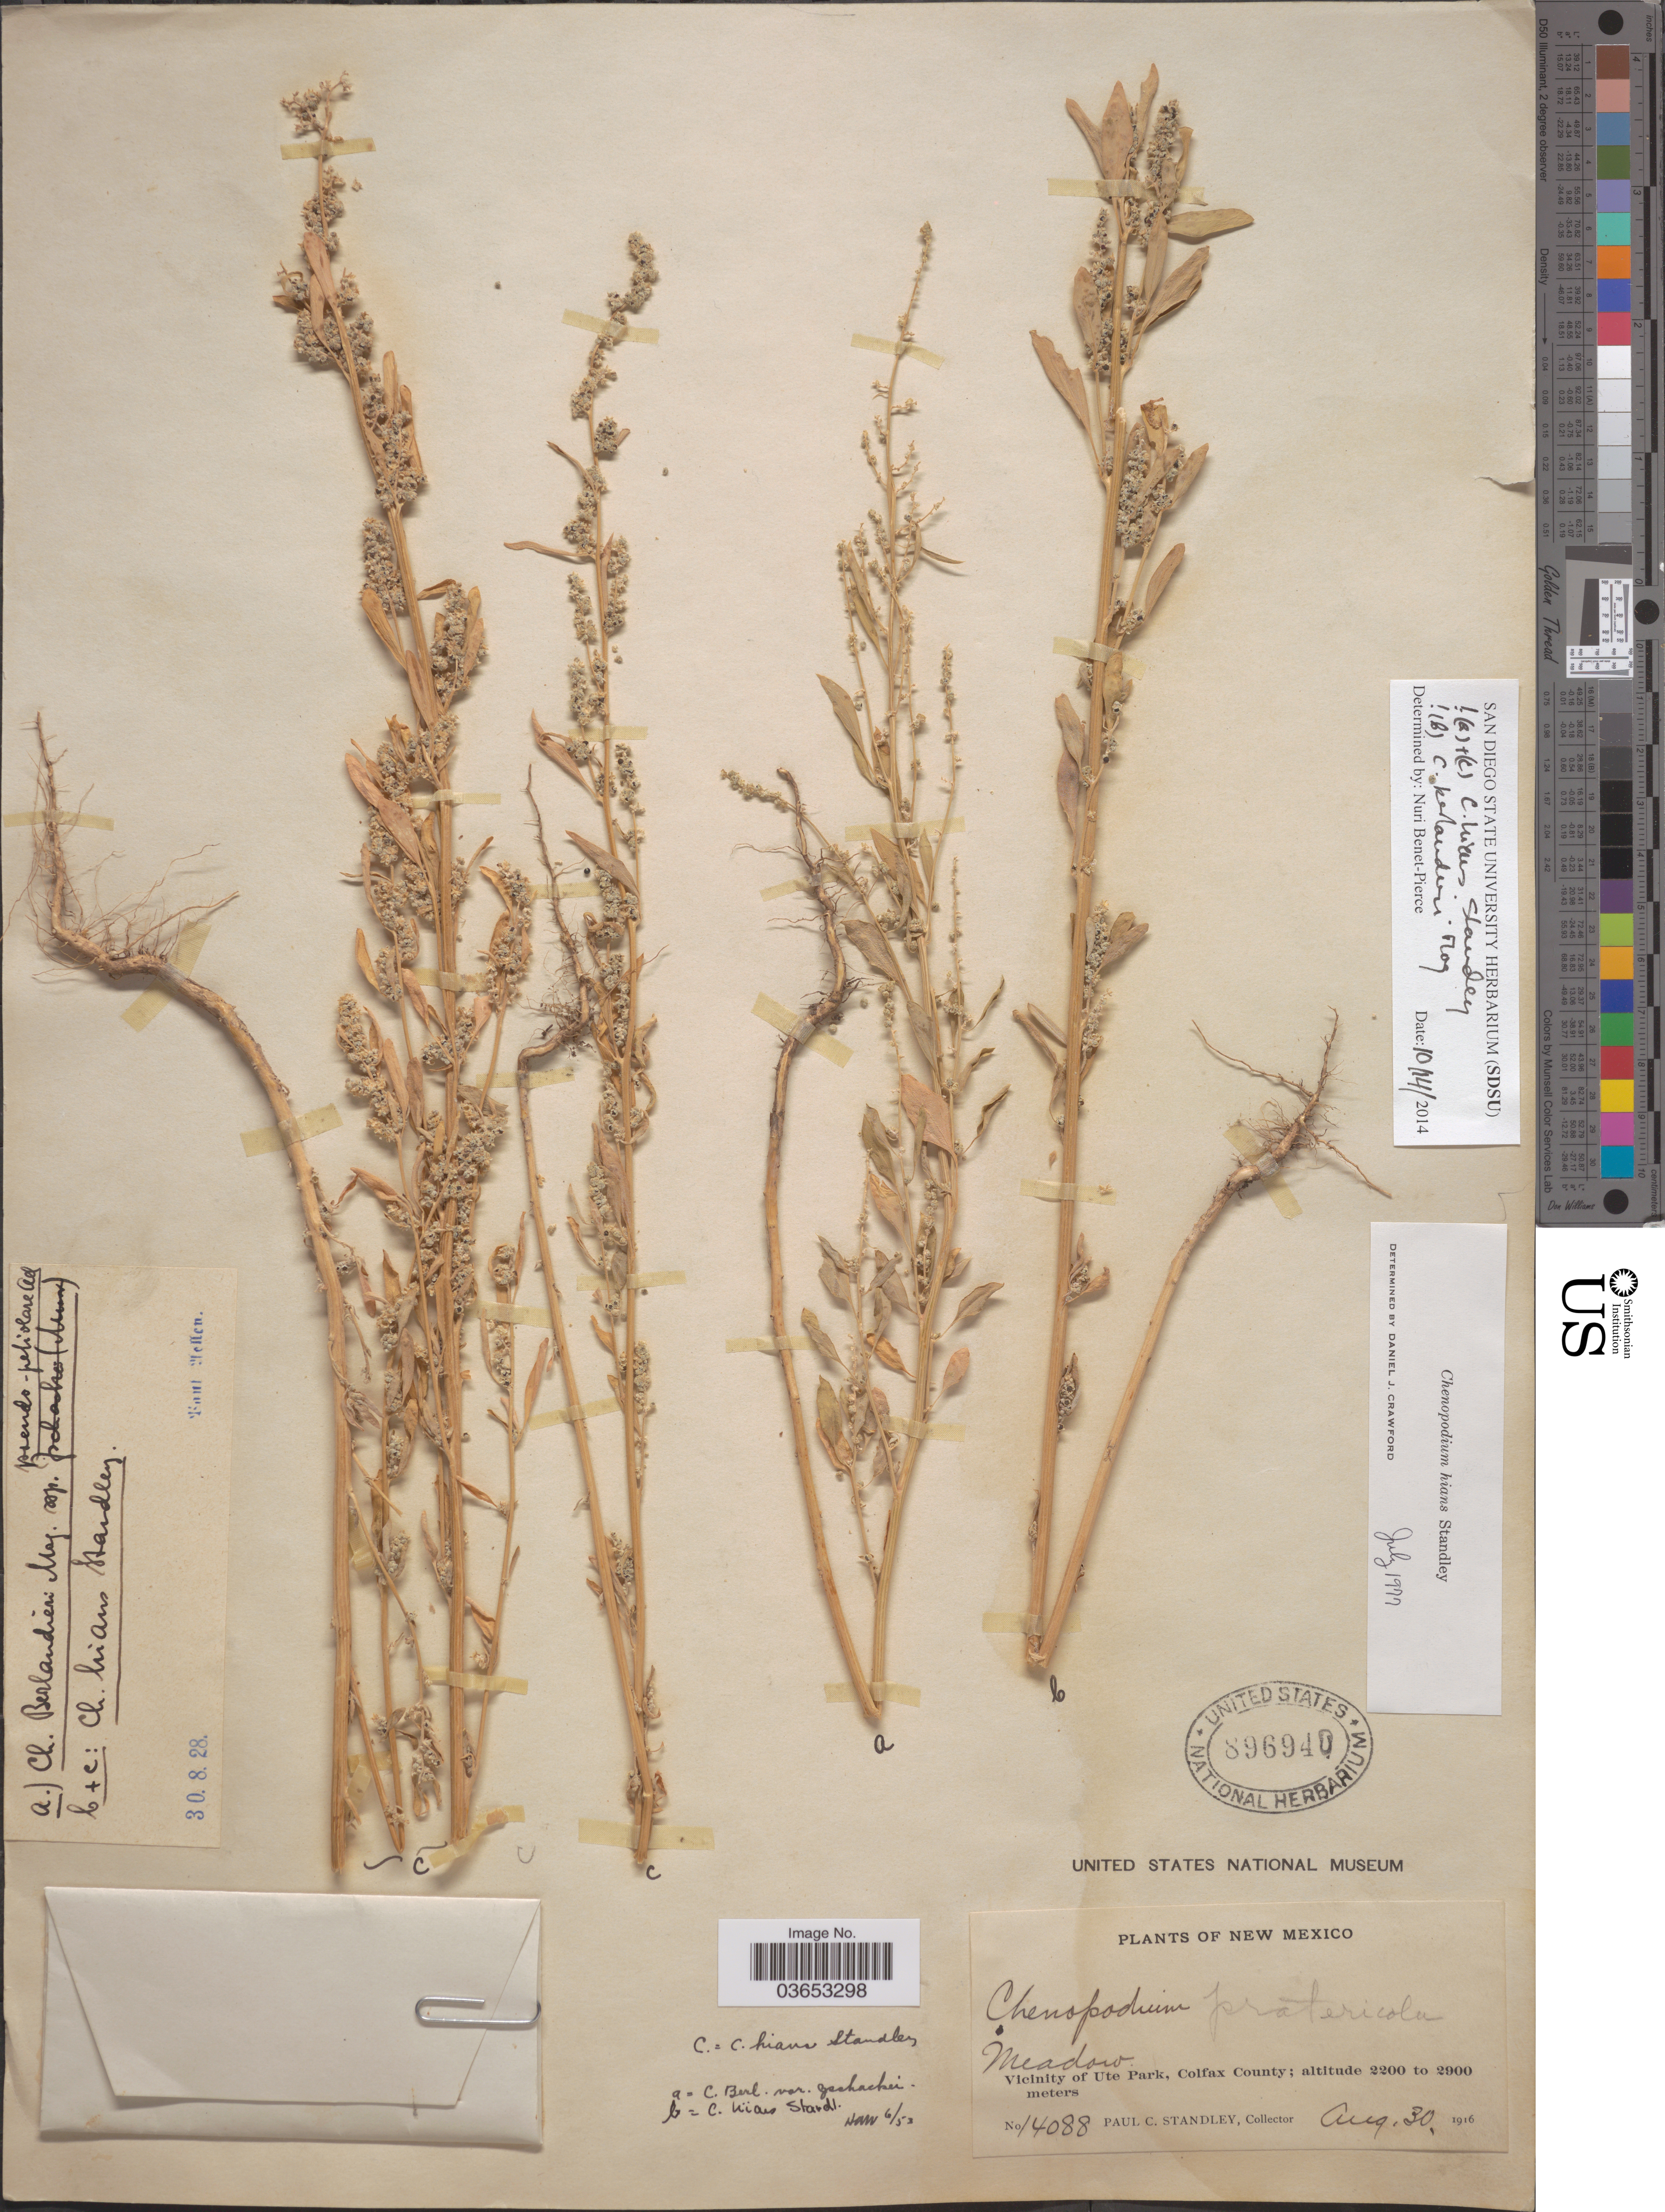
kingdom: Plantae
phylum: Tracheophyta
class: Magnoliopsida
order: Caryophyllales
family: Amaranthaceae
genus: Chenopodium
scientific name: Chenopodium hians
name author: Standl.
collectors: P. C. Standley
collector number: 14088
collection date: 1916-08-30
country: United States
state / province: New Mexico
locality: Vicinity of Ute Park, Colfax County.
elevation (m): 2200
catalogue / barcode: US 896940